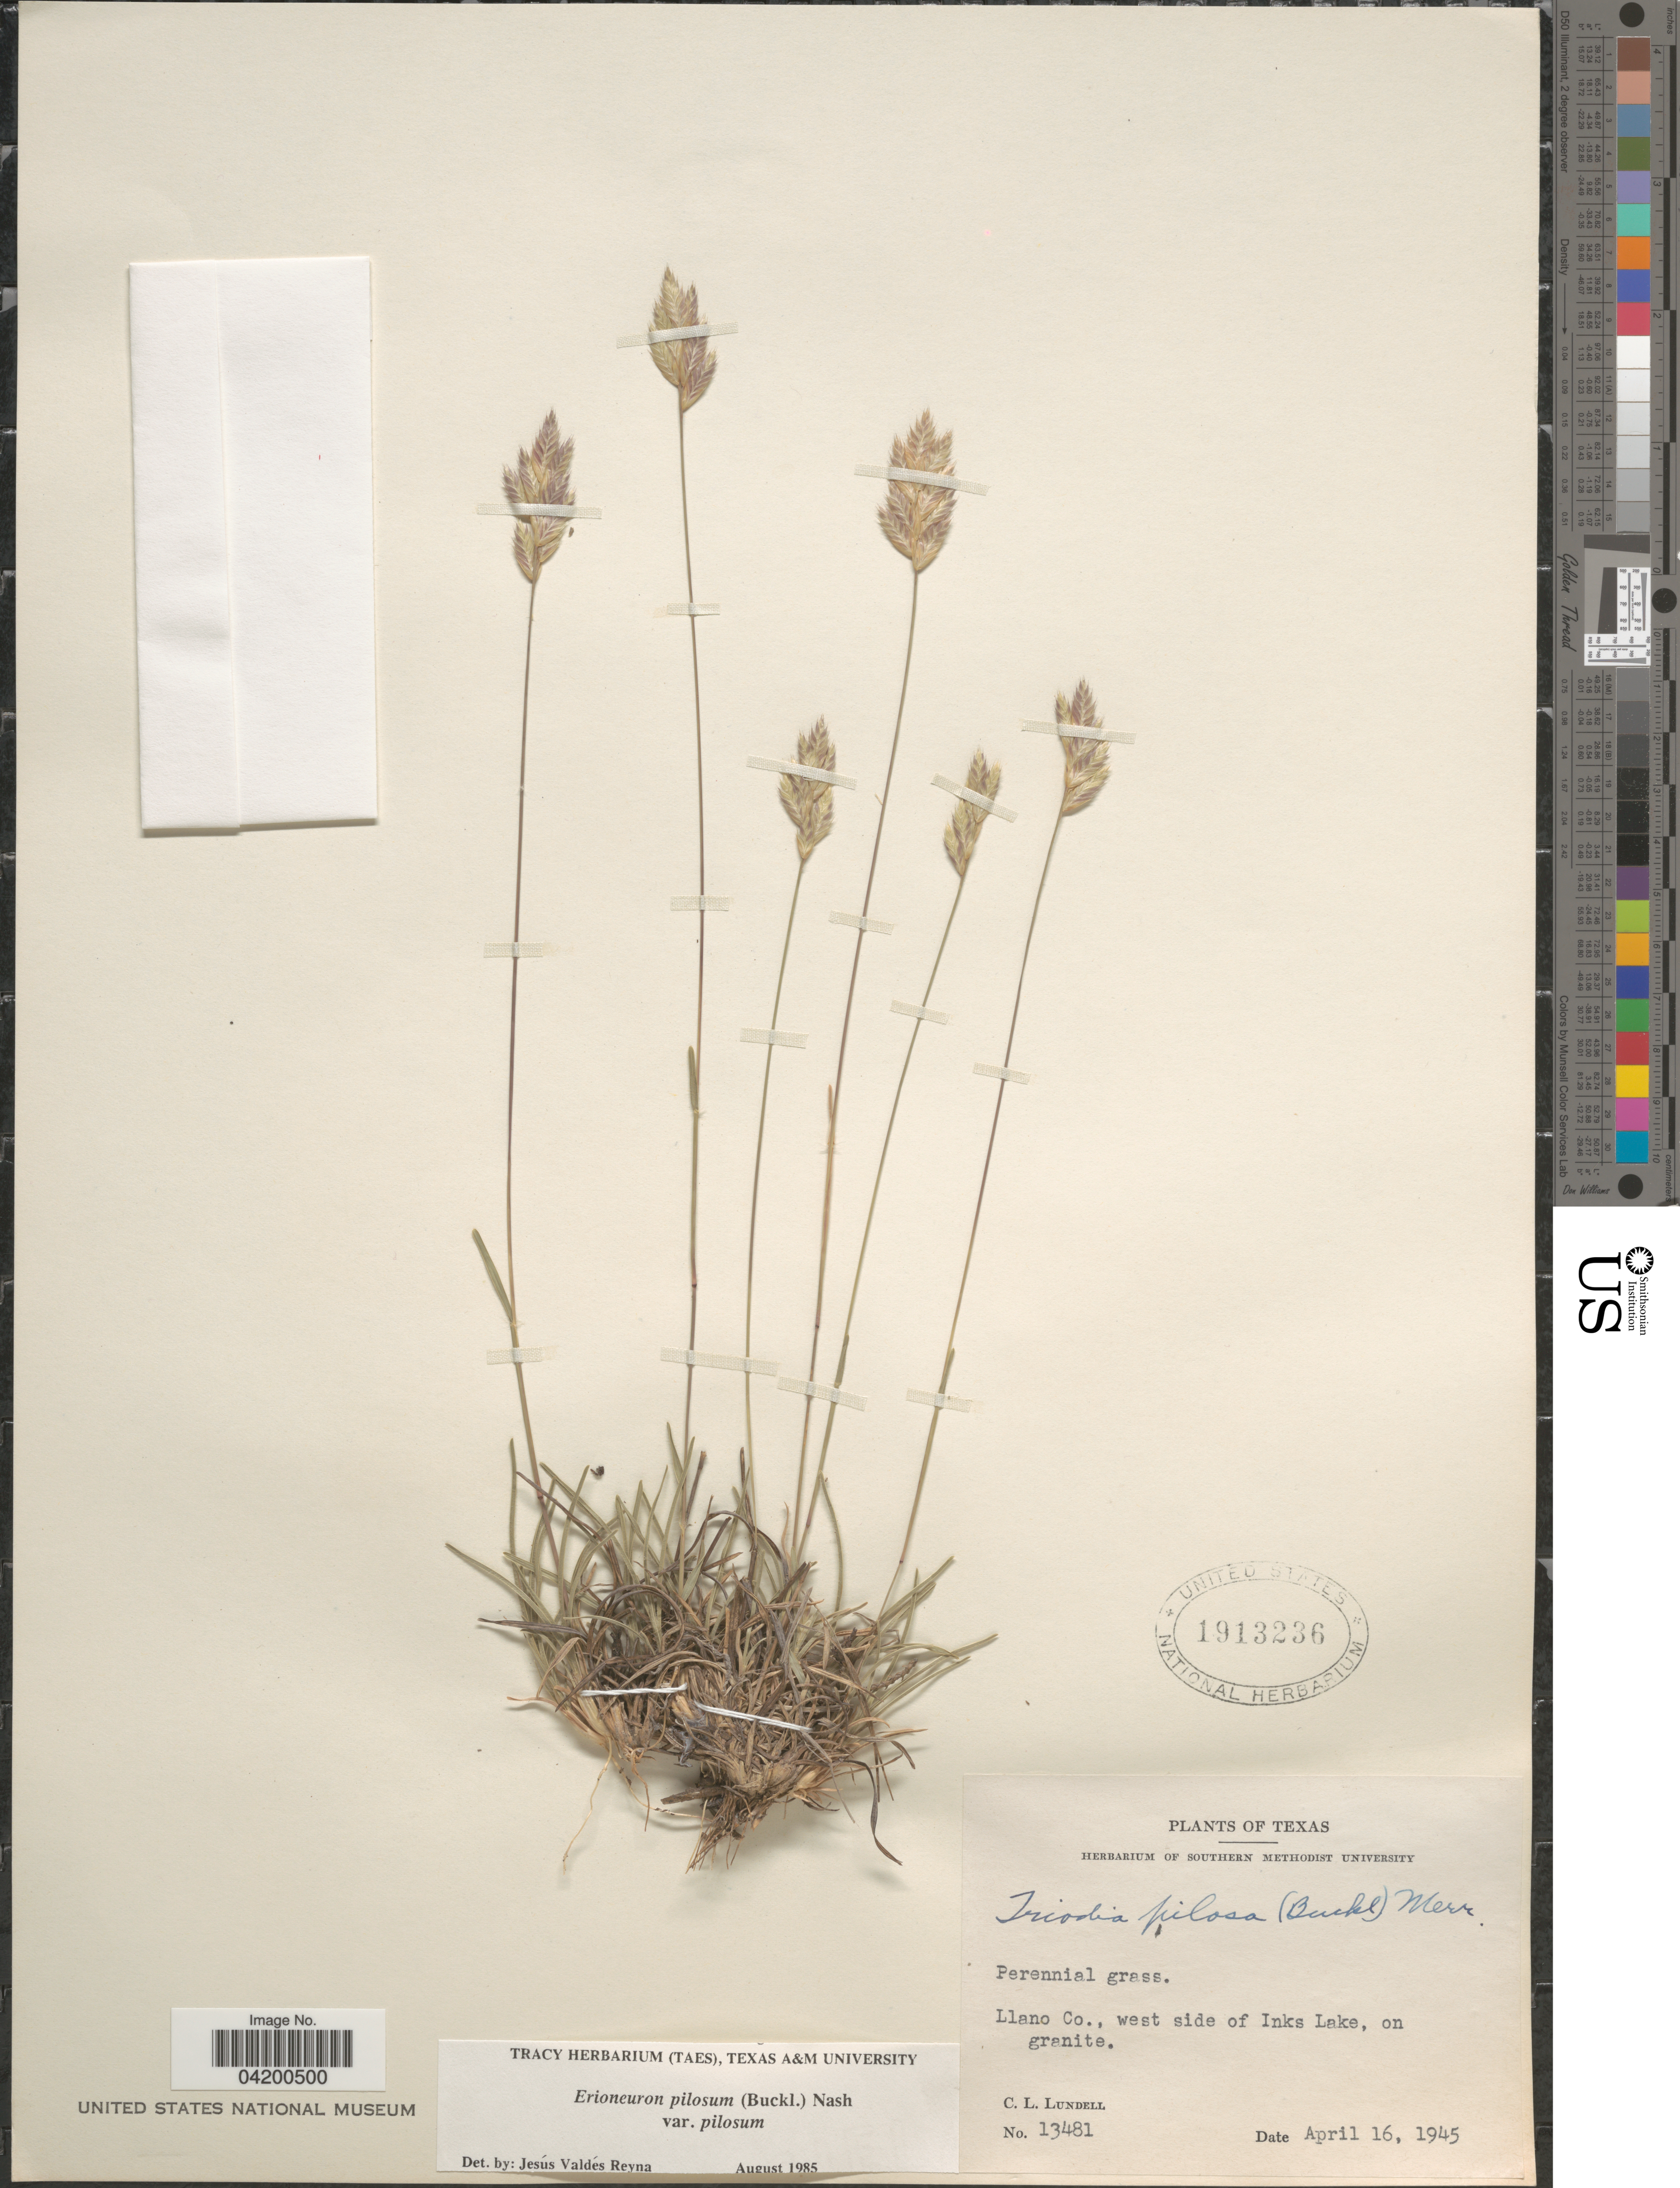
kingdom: Plantae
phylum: Tracheophyta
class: Liliopsida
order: Poales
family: Poaceae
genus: Erioneuron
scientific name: Erioneuron pilosum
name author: (Buckley) Nash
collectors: C. L. Lundell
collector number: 13481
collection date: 1945-04-16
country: United States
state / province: Texas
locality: Llano Co., west side of Inks Lake.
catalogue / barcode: US 1913236